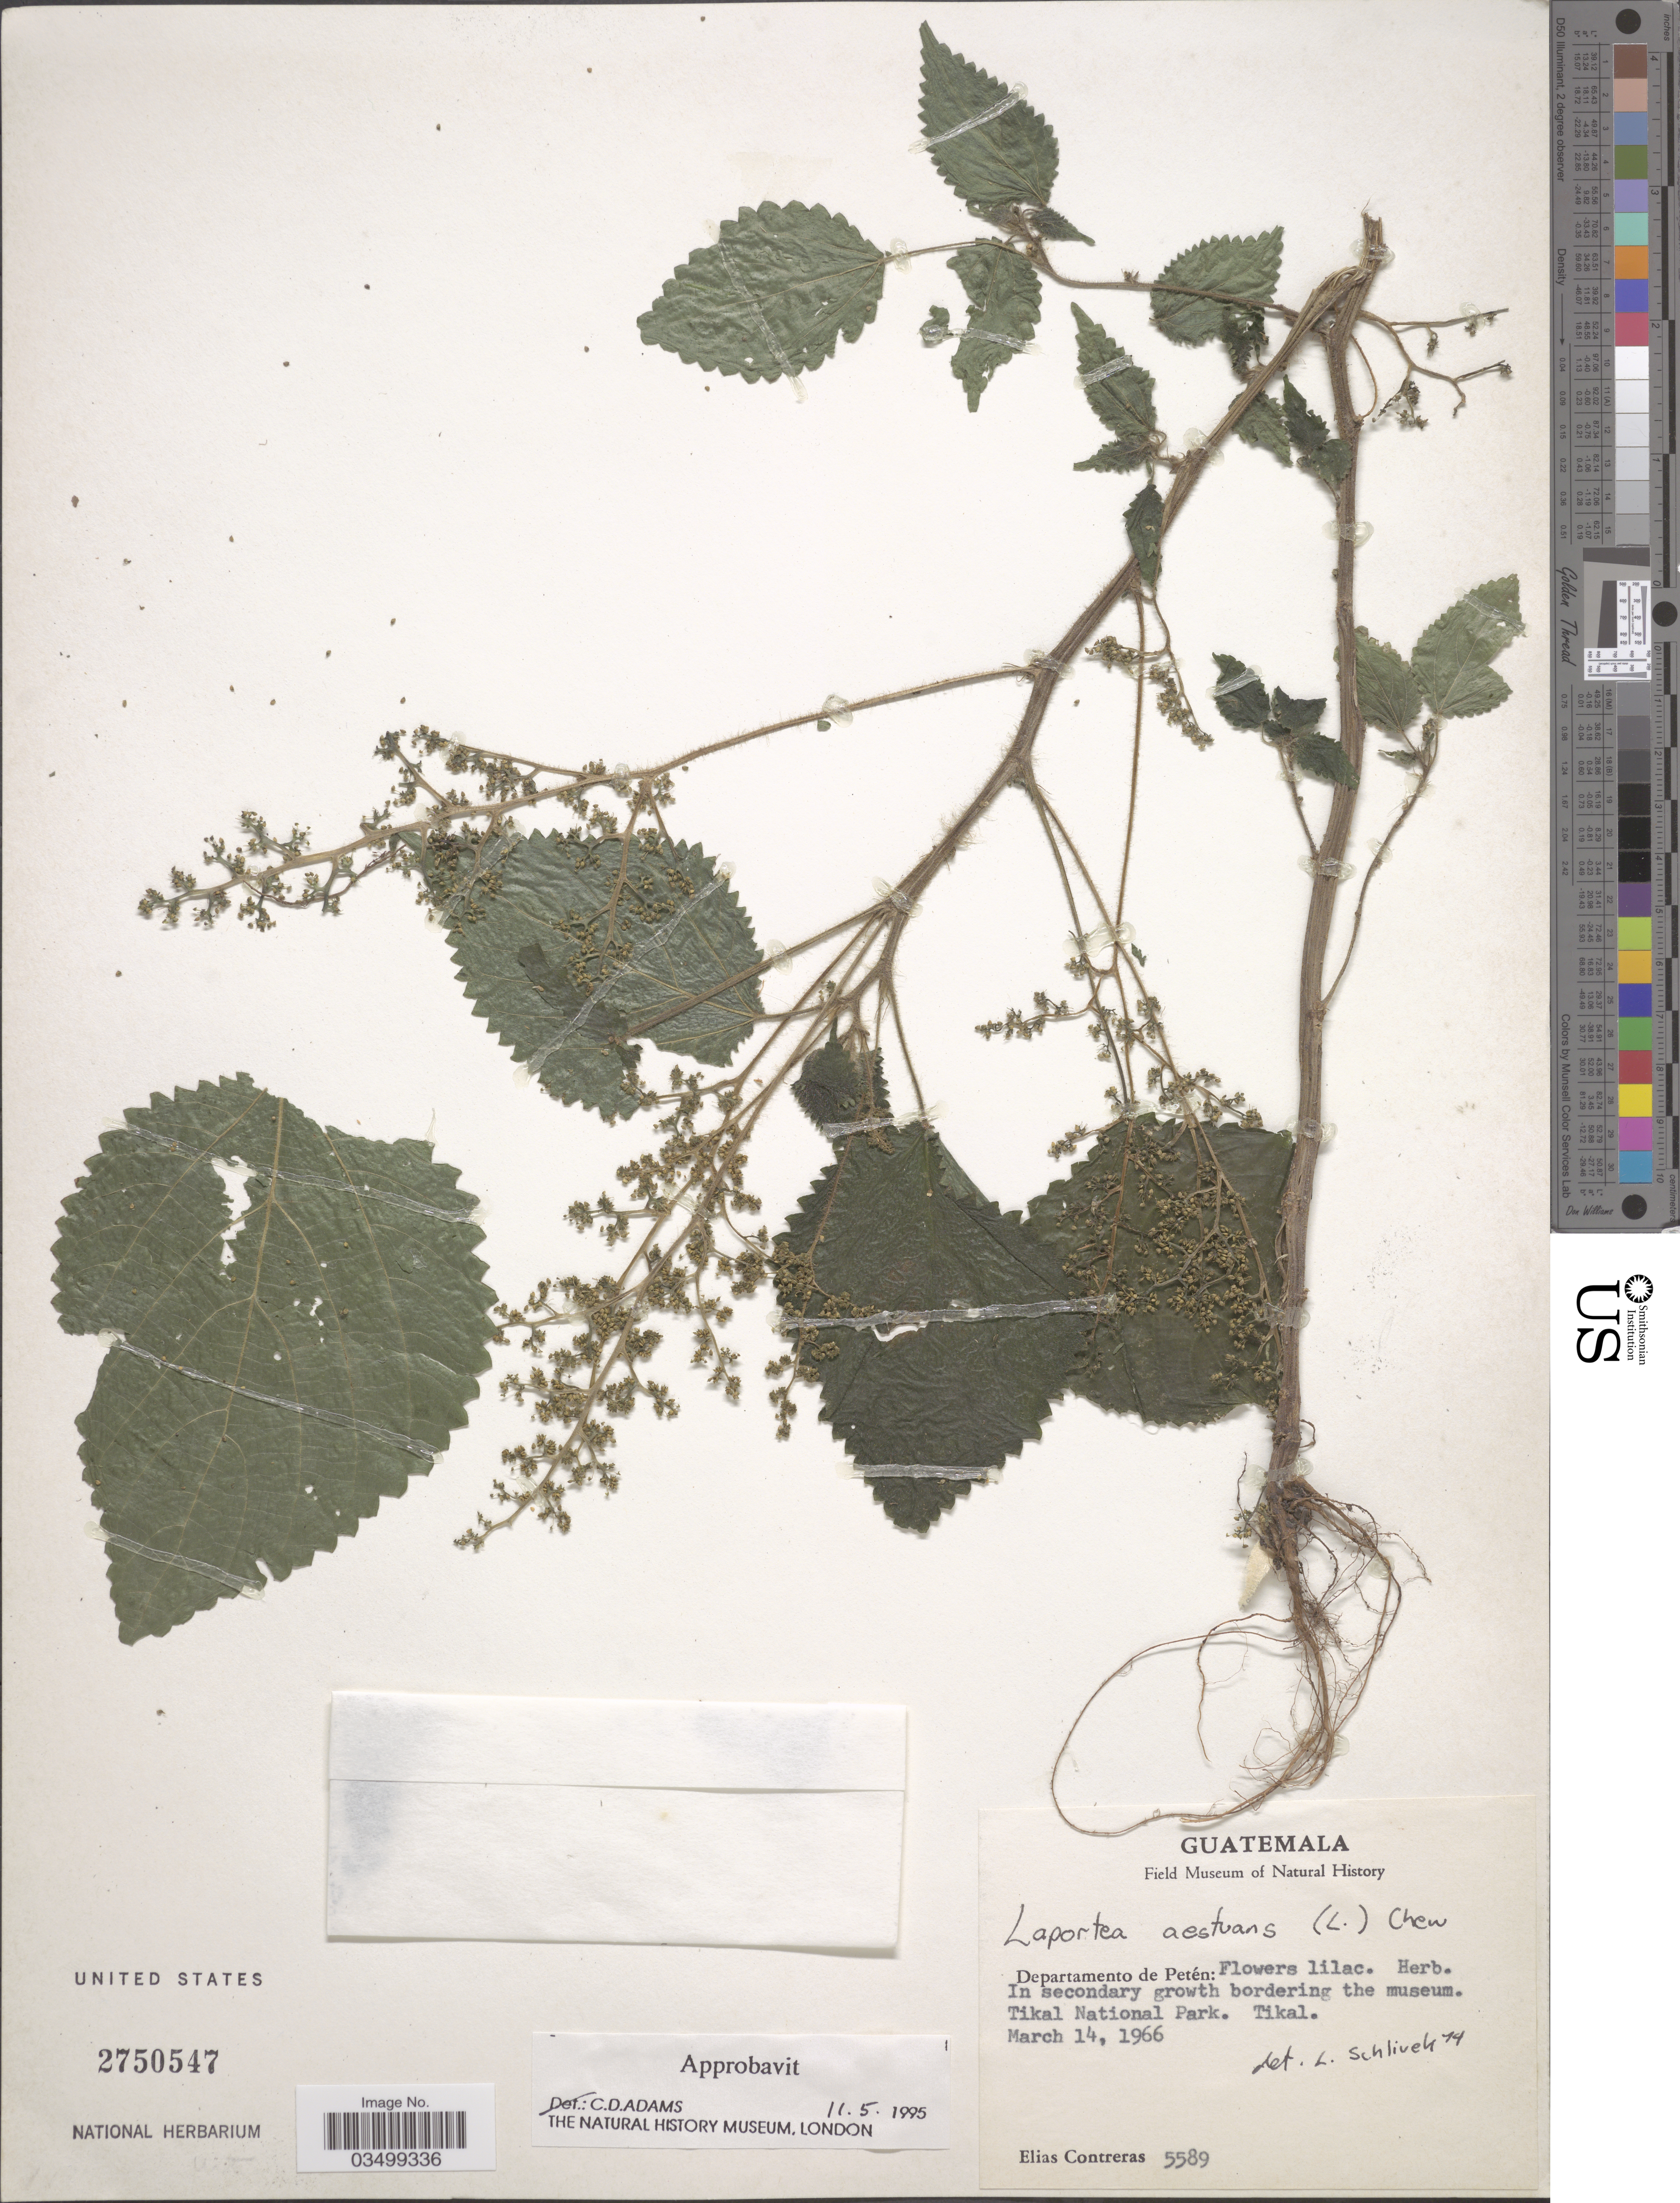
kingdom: Plantae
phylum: Tracheophyta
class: Magnoliopsida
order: Rosales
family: Urticaceae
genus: Laportea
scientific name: Laportea aestuans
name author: (L.) Chew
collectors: E. Contreras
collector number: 5589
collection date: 1966-03-14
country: Guatemala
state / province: El Peten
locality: Departamento de Petén: Tikal National Park. Tikal.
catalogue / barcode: US 2750547